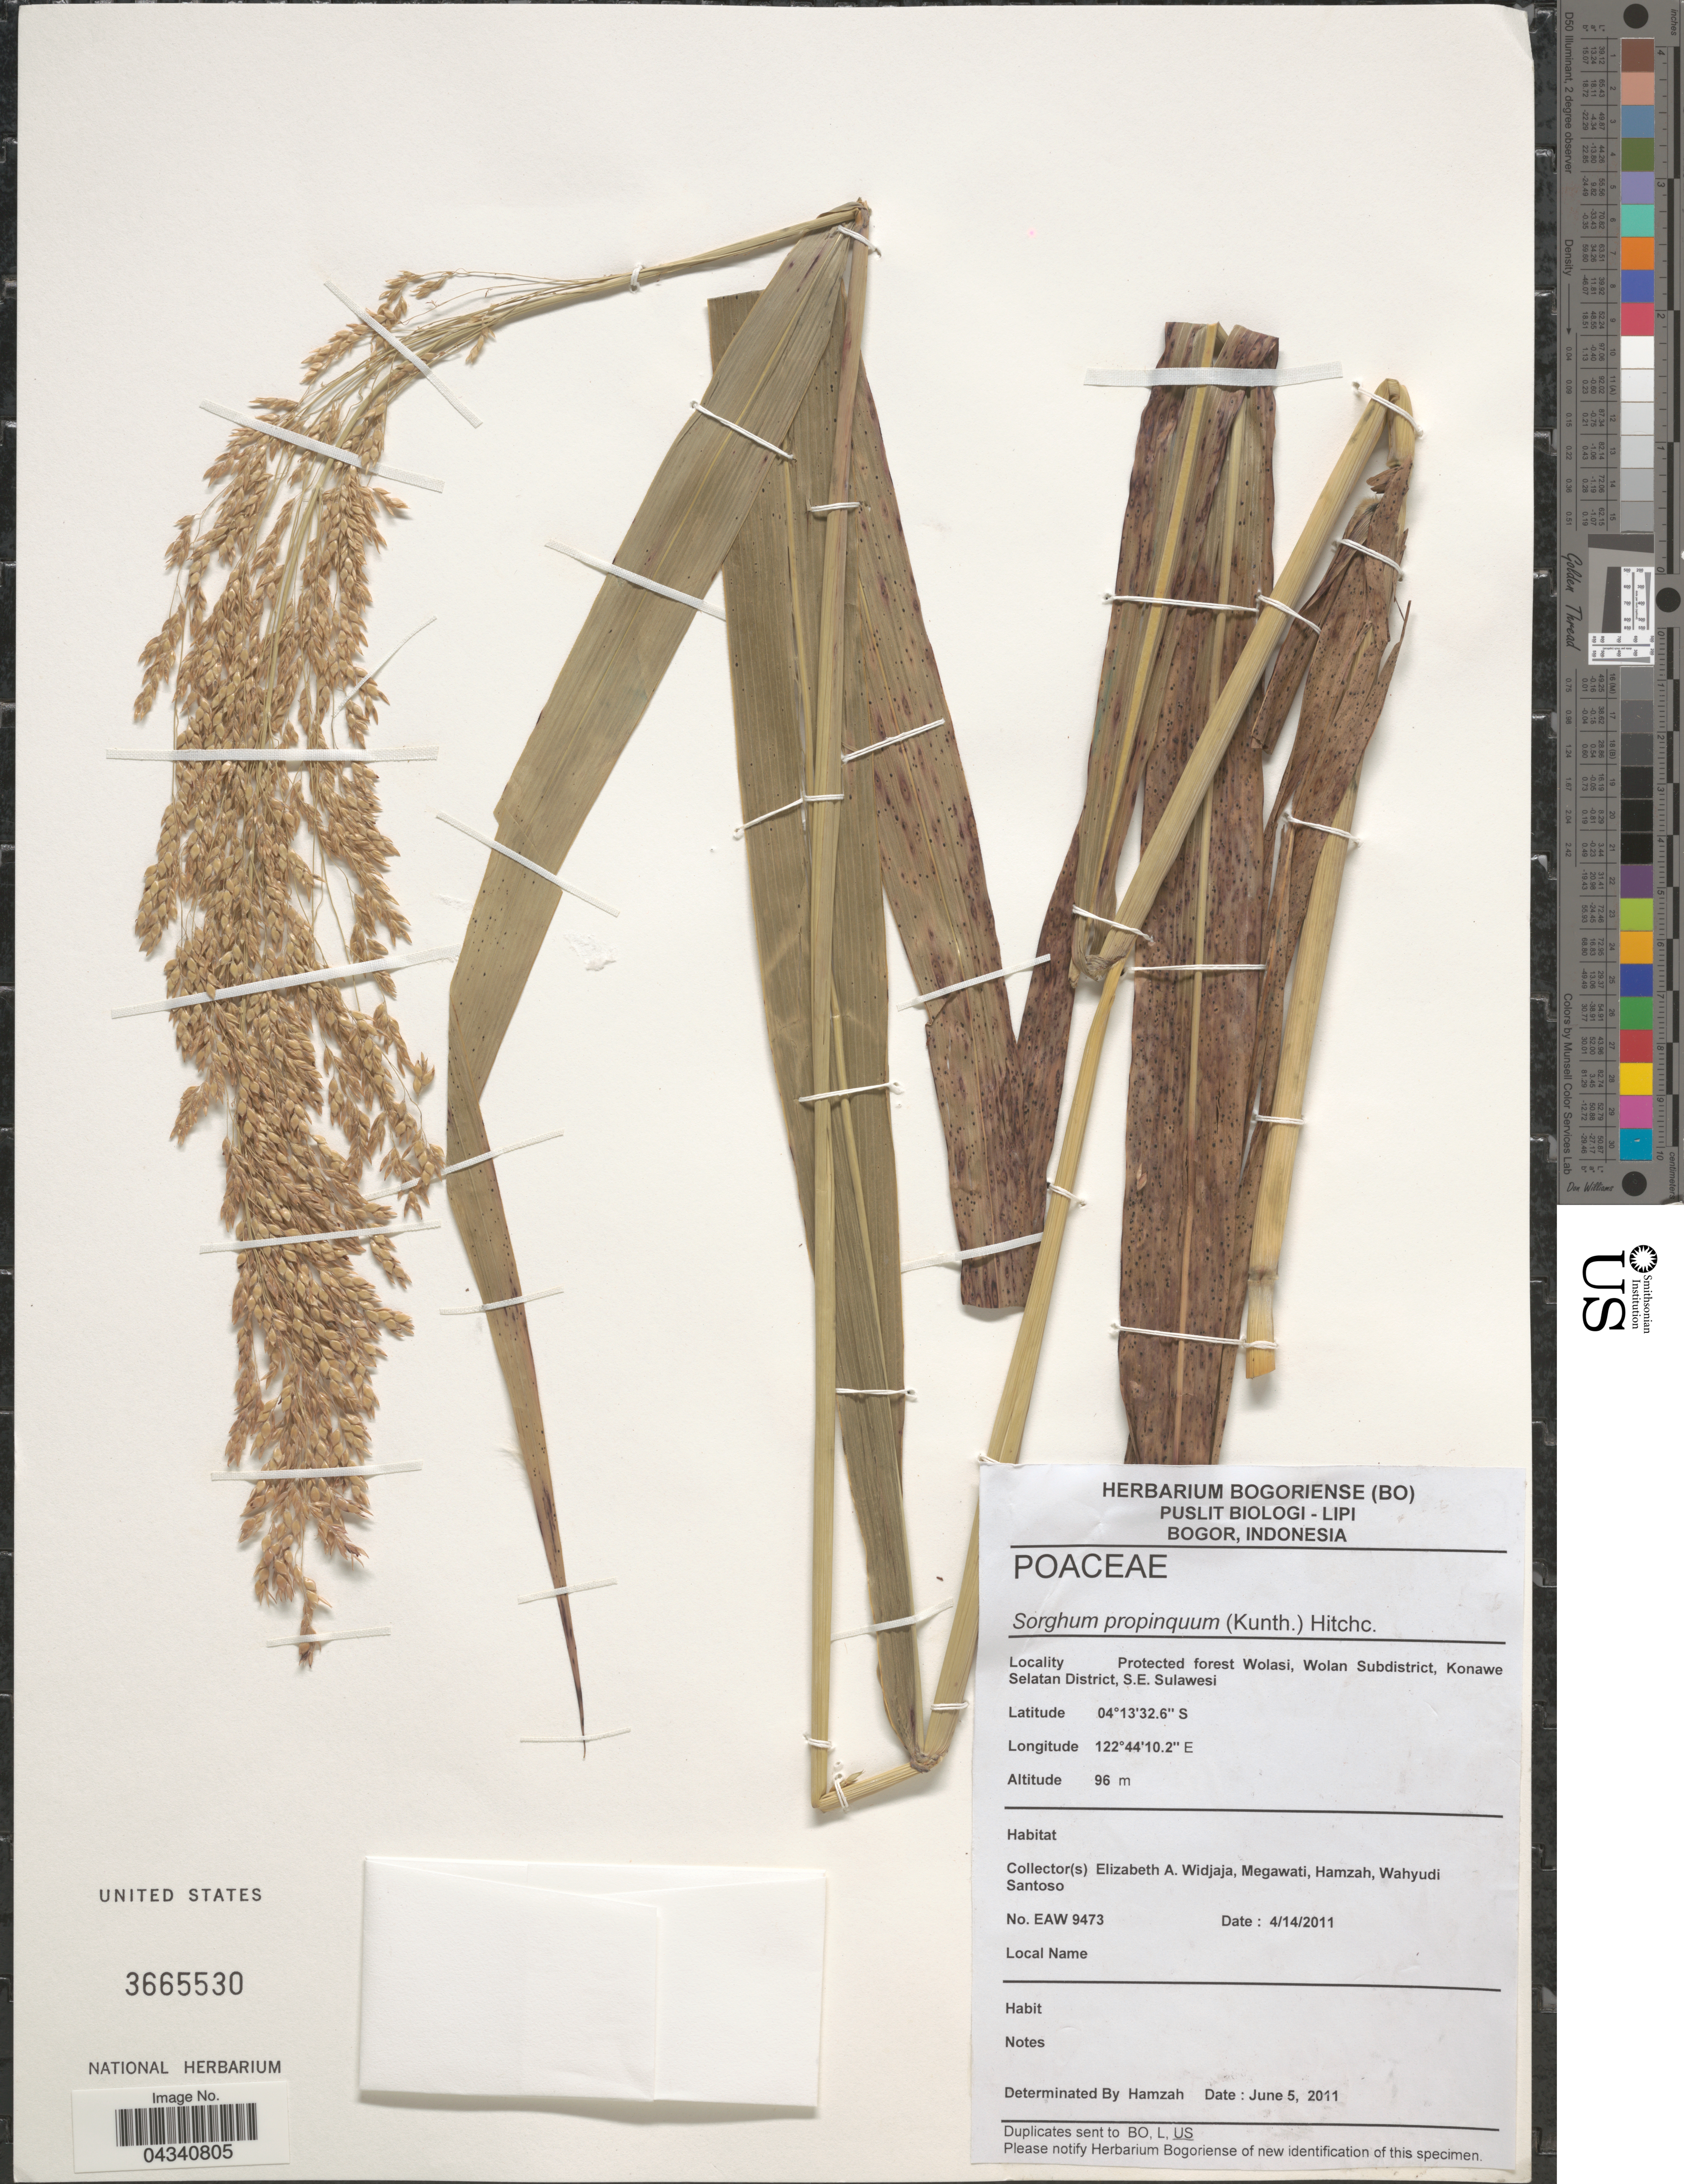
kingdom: Plantae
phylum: Tracheophyta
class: Liliopsida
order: Poales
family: Poaceae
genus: Sorghum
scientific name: Sorghum propinquum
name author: (Kunth) Hitchc.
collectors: E. A. Widjaja, -. Megawati, -. Hamzah & W. Santoso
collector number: EAW9473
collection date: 2011-01-14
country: Indonesia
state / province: Sulawesi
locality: Protected forest Wolasi, Wolan Subdistrict, Konawe Selatan District, S. E. Sulawesi.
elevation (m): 96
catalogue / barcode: US 3665530